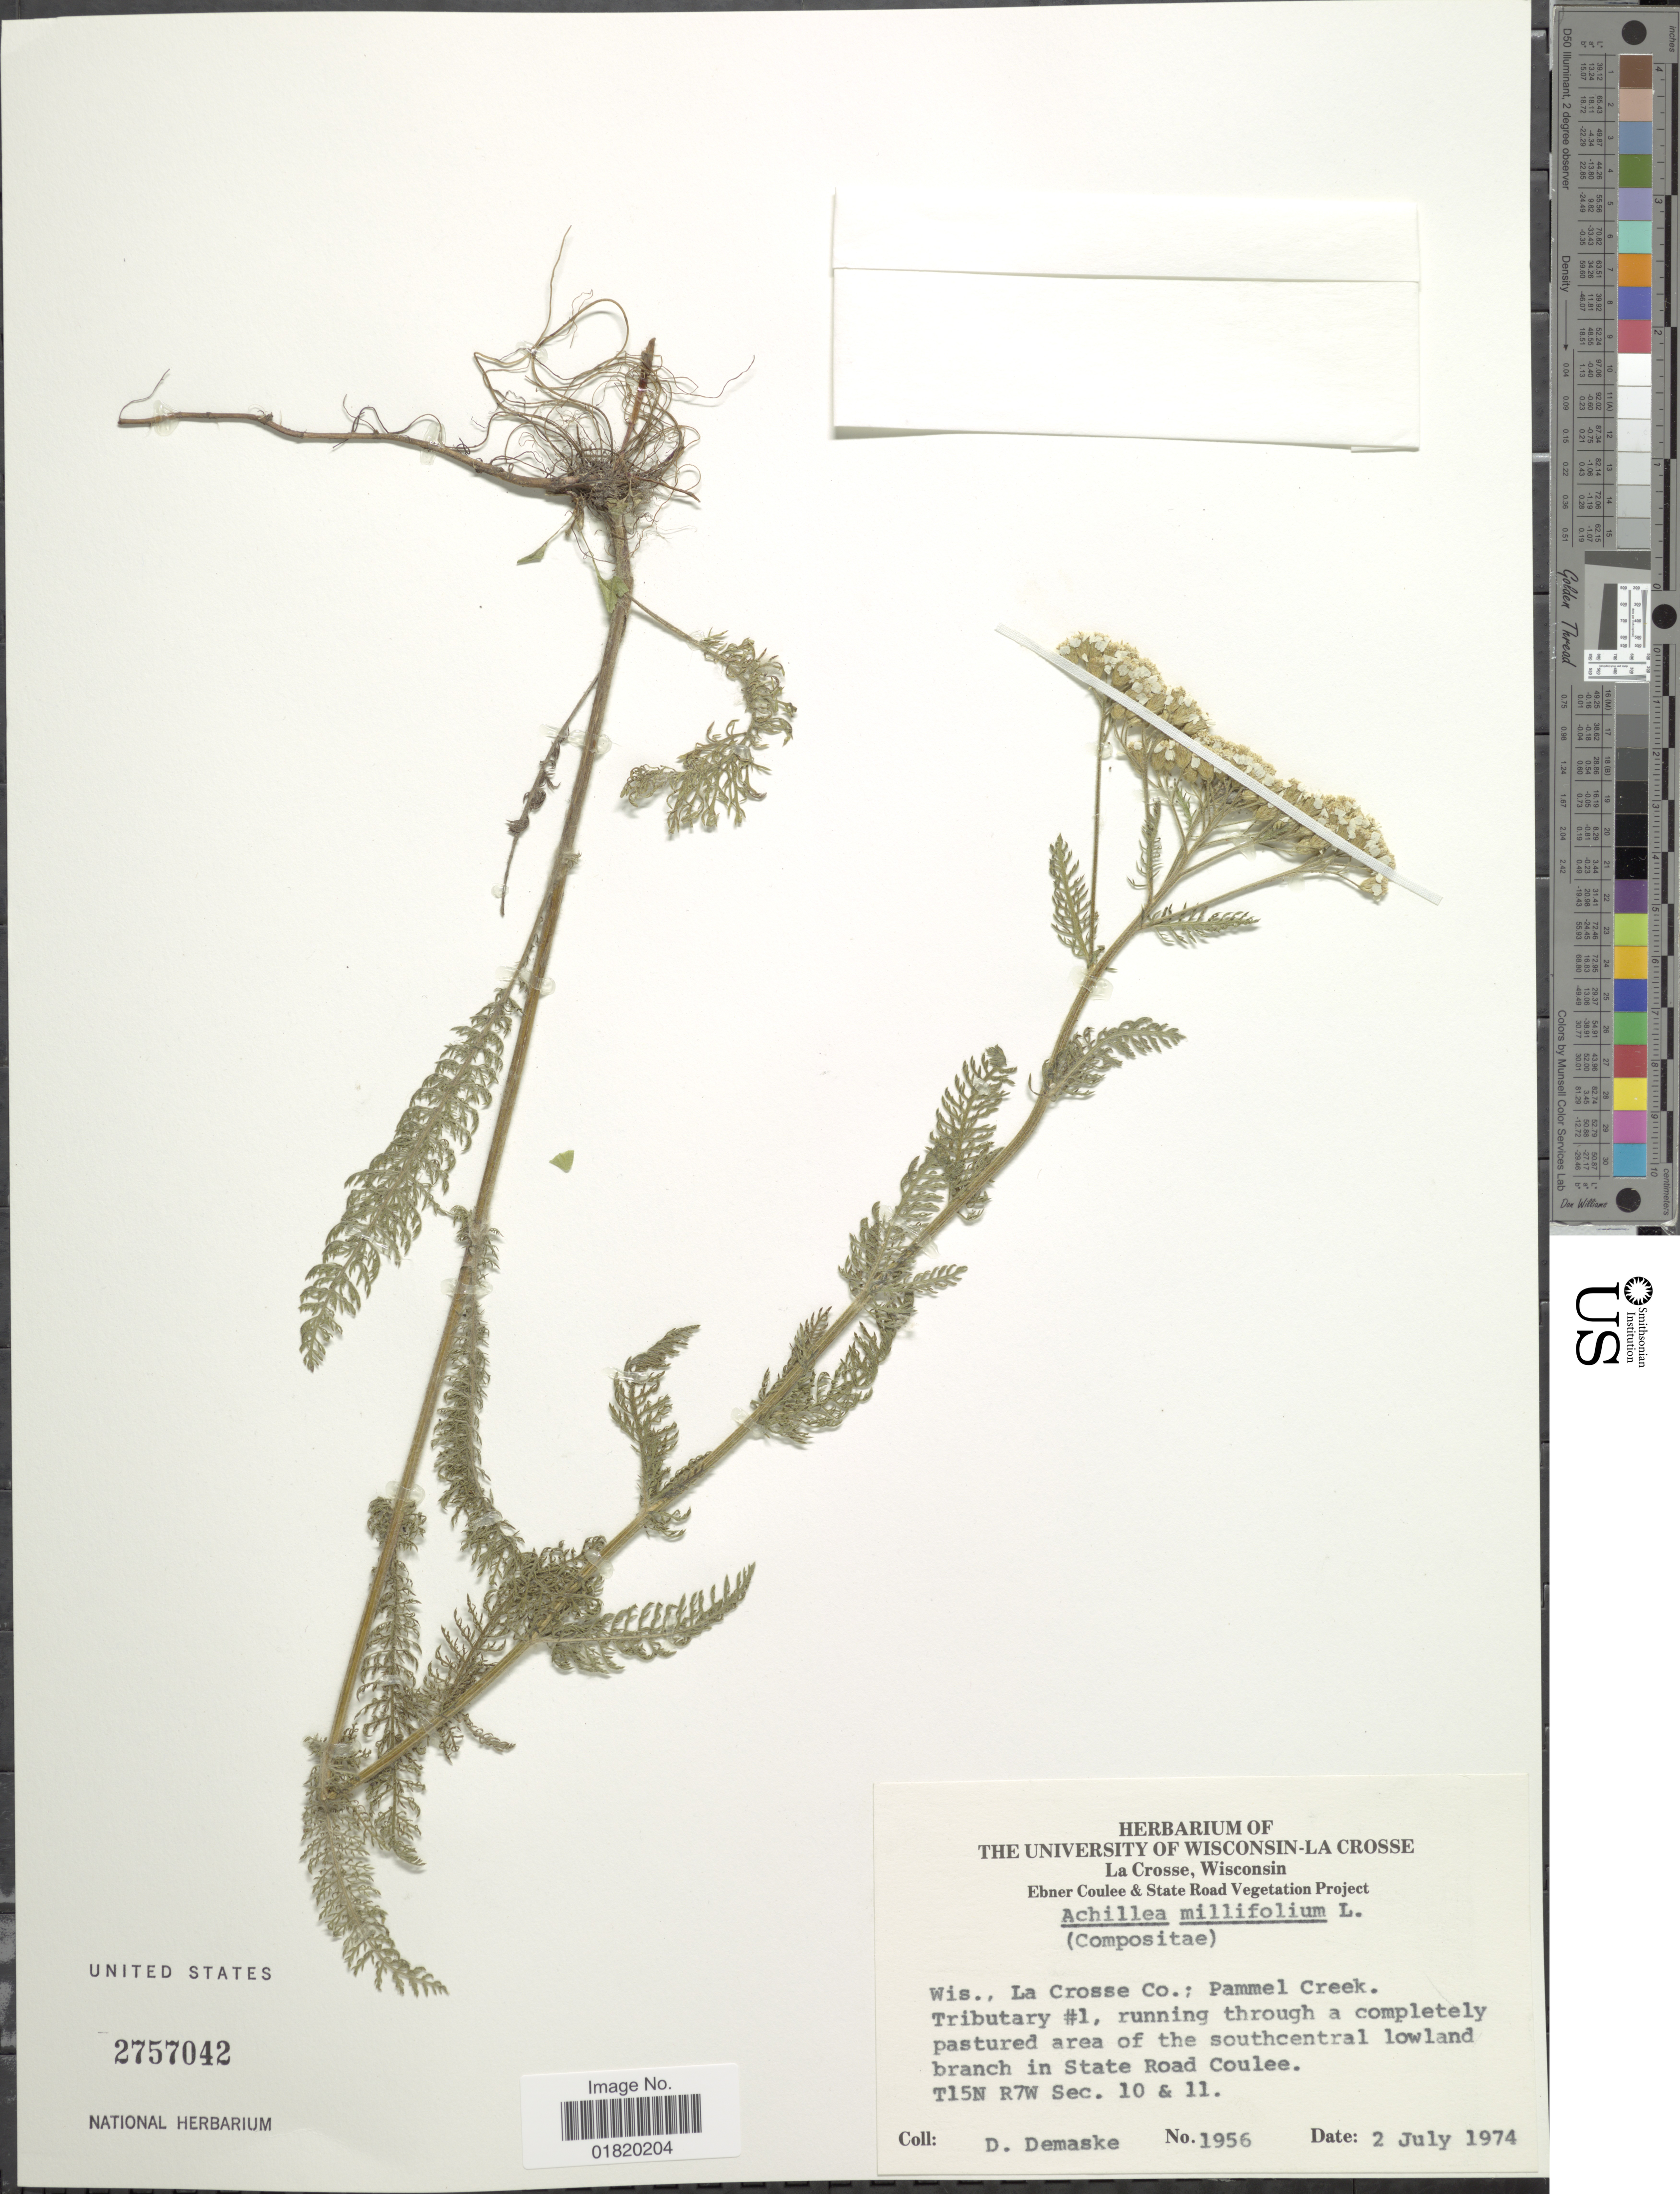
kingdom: Plantae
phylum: Tracheophyta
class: Magnoliopsida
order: Asterales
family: Asteraceae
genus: Achillea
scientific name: Achillea millefolium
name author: L.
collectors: D. Demaske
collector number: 1956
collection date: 1974-07-02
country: United States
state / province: Wisconsin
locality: La Crosse Co.; Pammel Creek. Tributary #1, running through a completely pastured area of the southcentral lowland branch in State Road Coulee. T15N R7W Sec. 10 & 11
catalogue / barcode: US 2757042